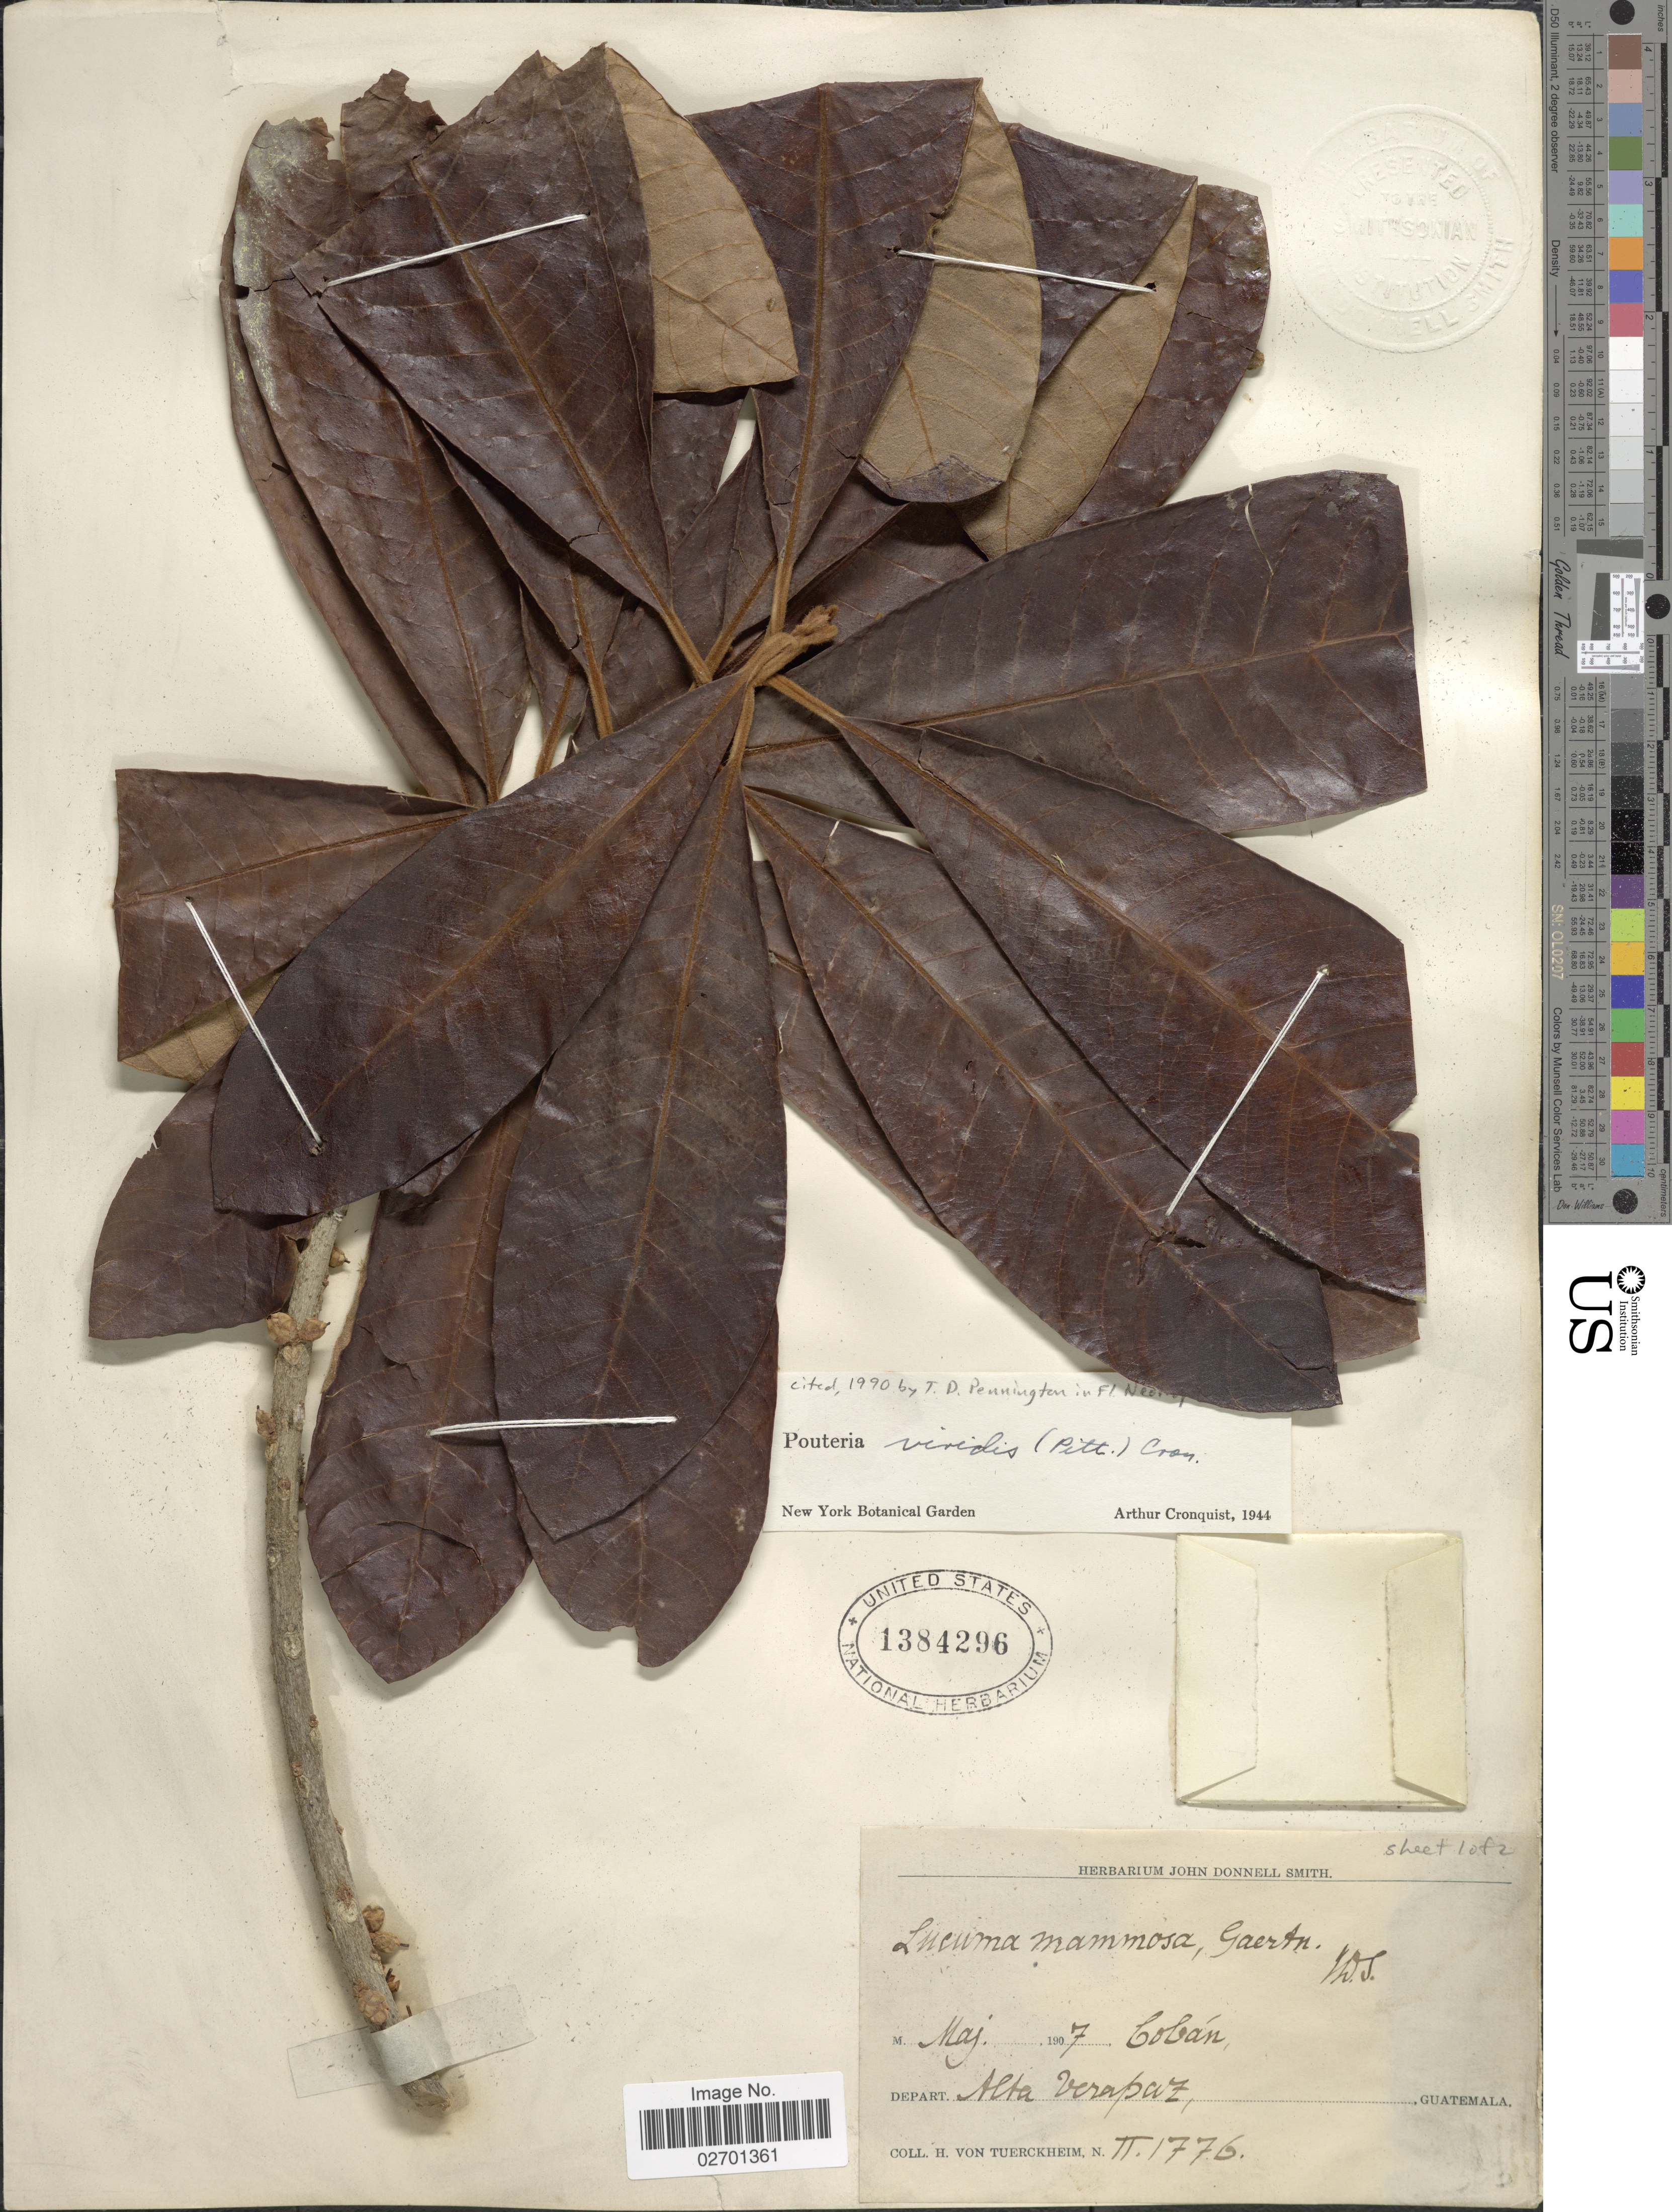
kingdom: Plantae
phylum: Tracheophyta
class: Magnoliopsida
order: Ericales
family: Sapotaceae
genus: Pouteria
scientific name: Pouteria viridis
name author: (Pittier) Cronq.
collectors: H. von Türckheim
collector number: II 1776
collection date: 1907-05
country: Guatemala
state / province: Alta Verapaz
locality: Coban.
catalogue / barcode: US 1384296